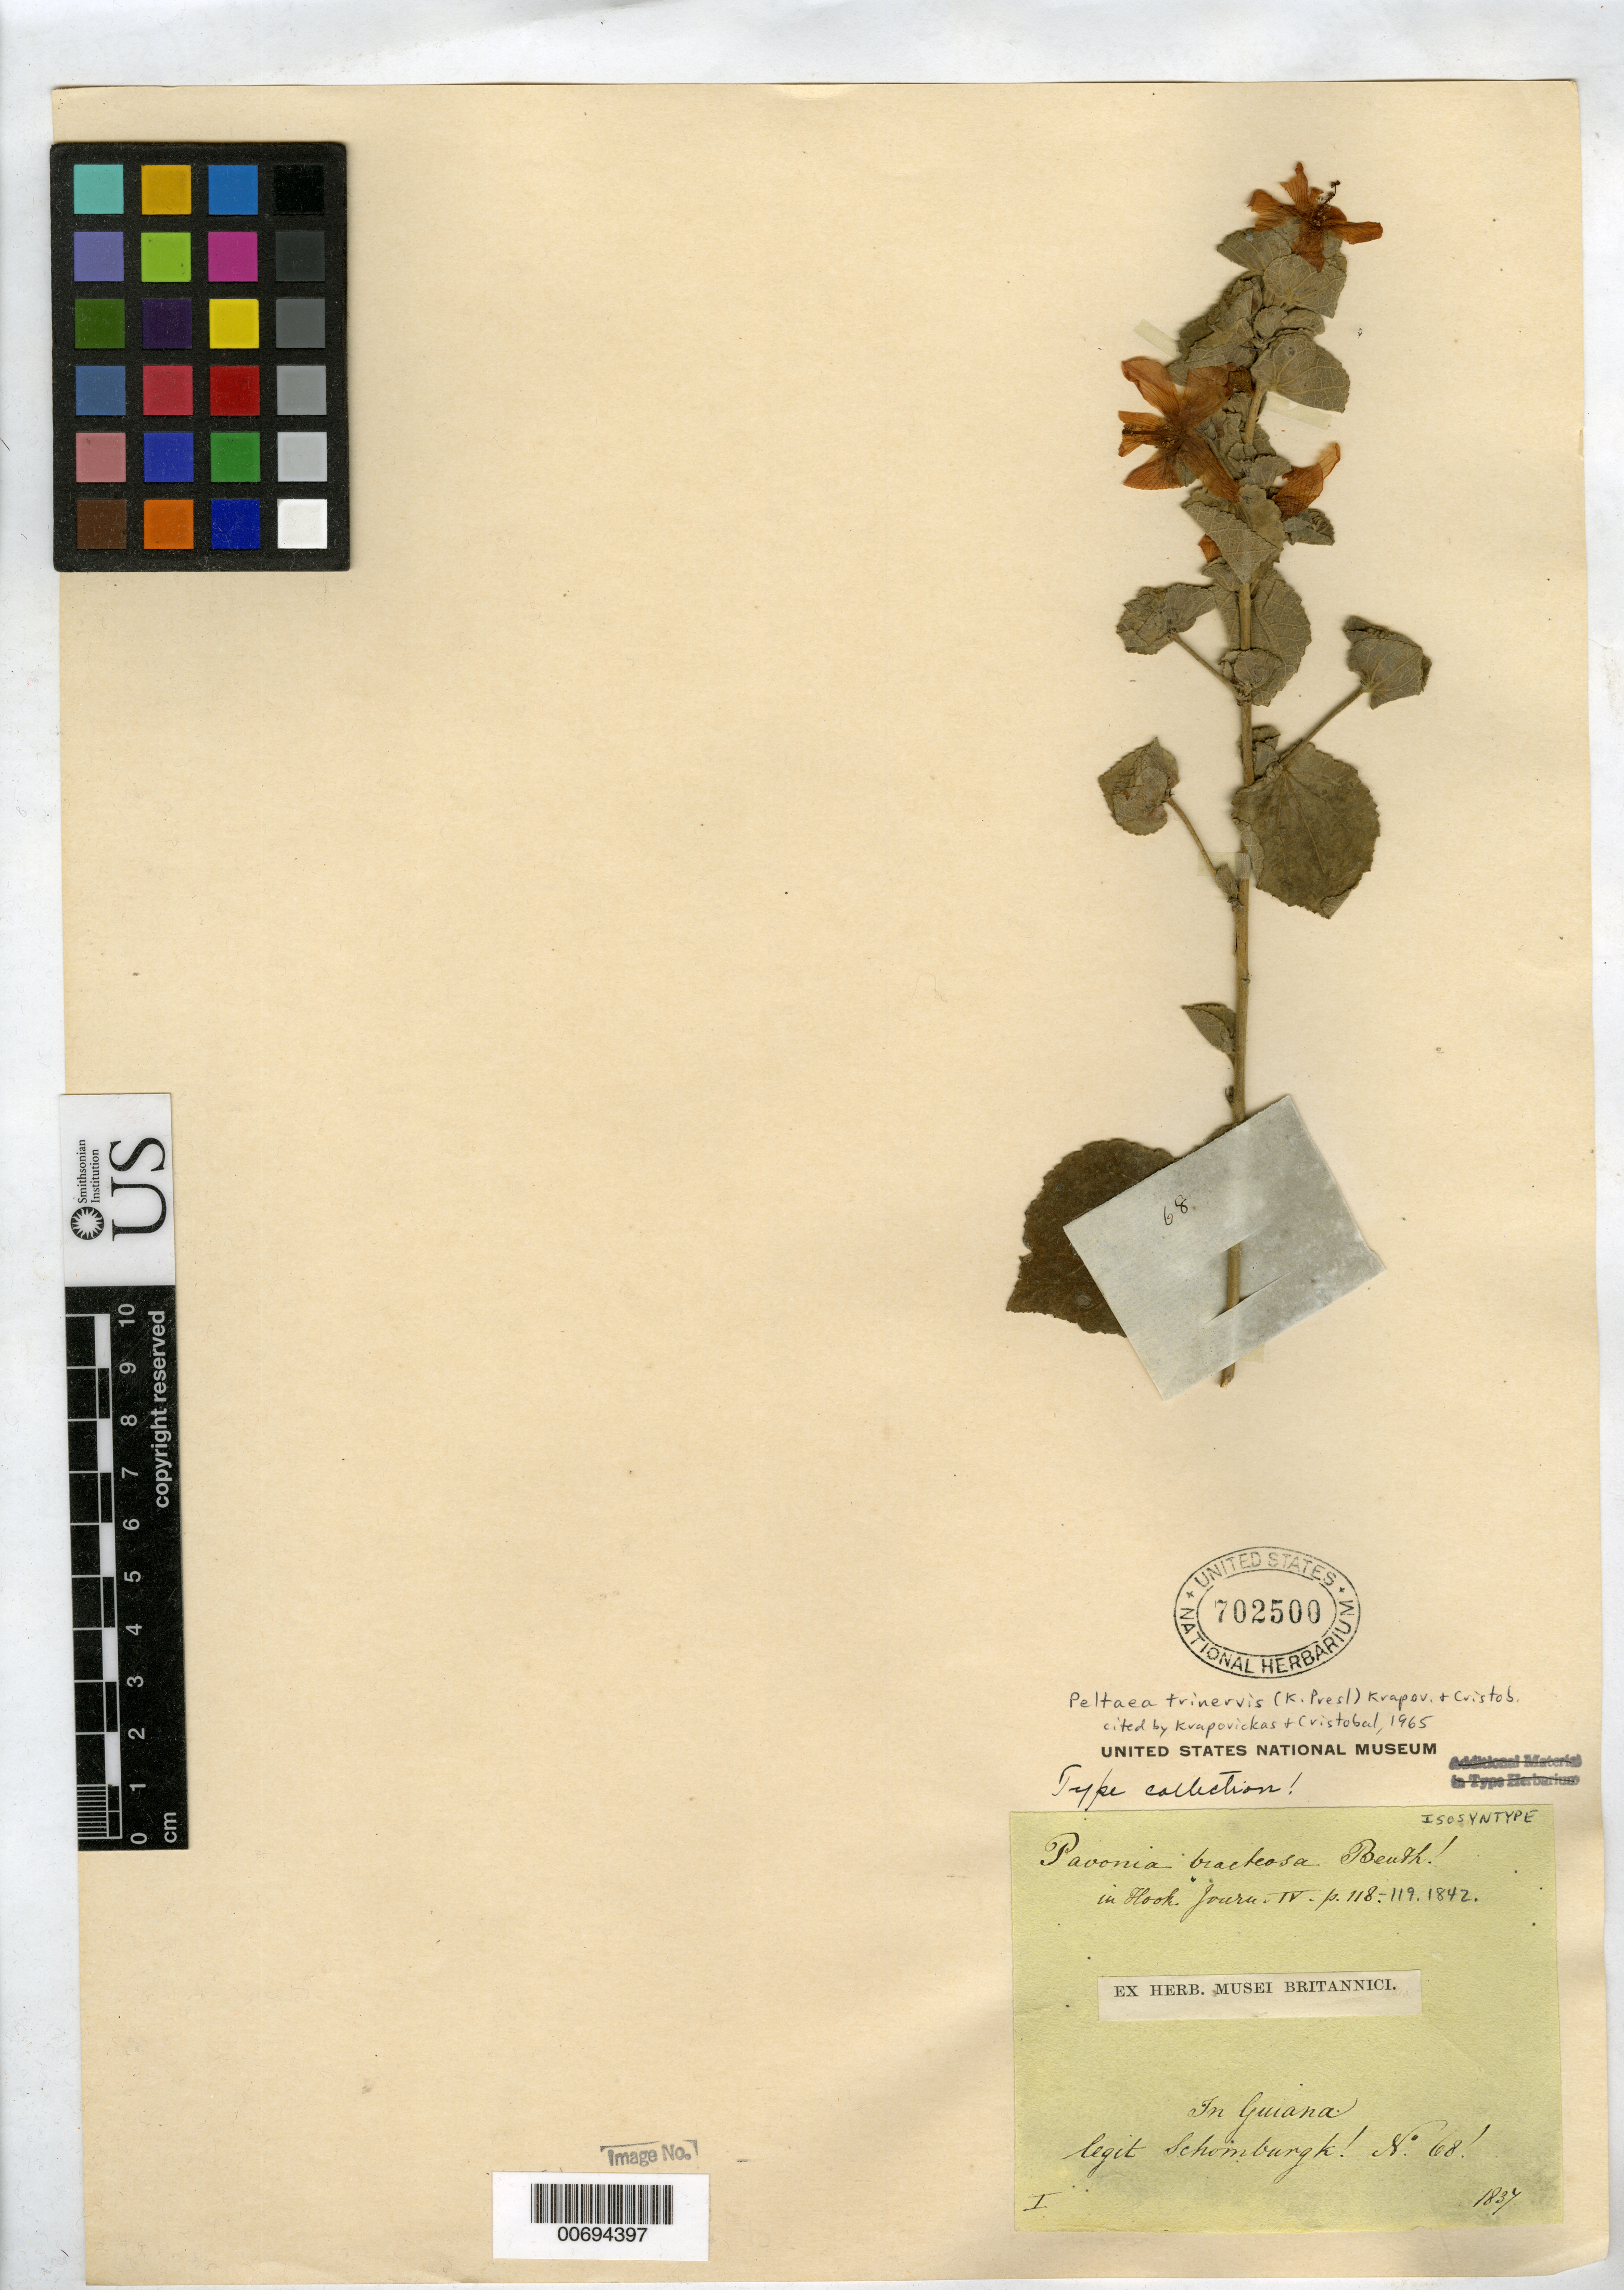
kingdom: Plantae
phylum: Tracheophyta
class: Magnoliopsida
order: Malvales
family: Malvaceae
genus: Pavonia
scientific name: Pavonia bracteosa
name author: Benth.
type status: Isosyntype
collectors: M. R. Schomburgk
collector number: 68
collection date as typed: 1837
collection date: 1837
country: Guyana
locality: "In Guiana".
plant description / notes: Also a type of Pavonia sessiliflora var. obtusifolia Gürke.; Also a type of Pavonia bracteosa Benth.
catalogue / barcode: US 702500